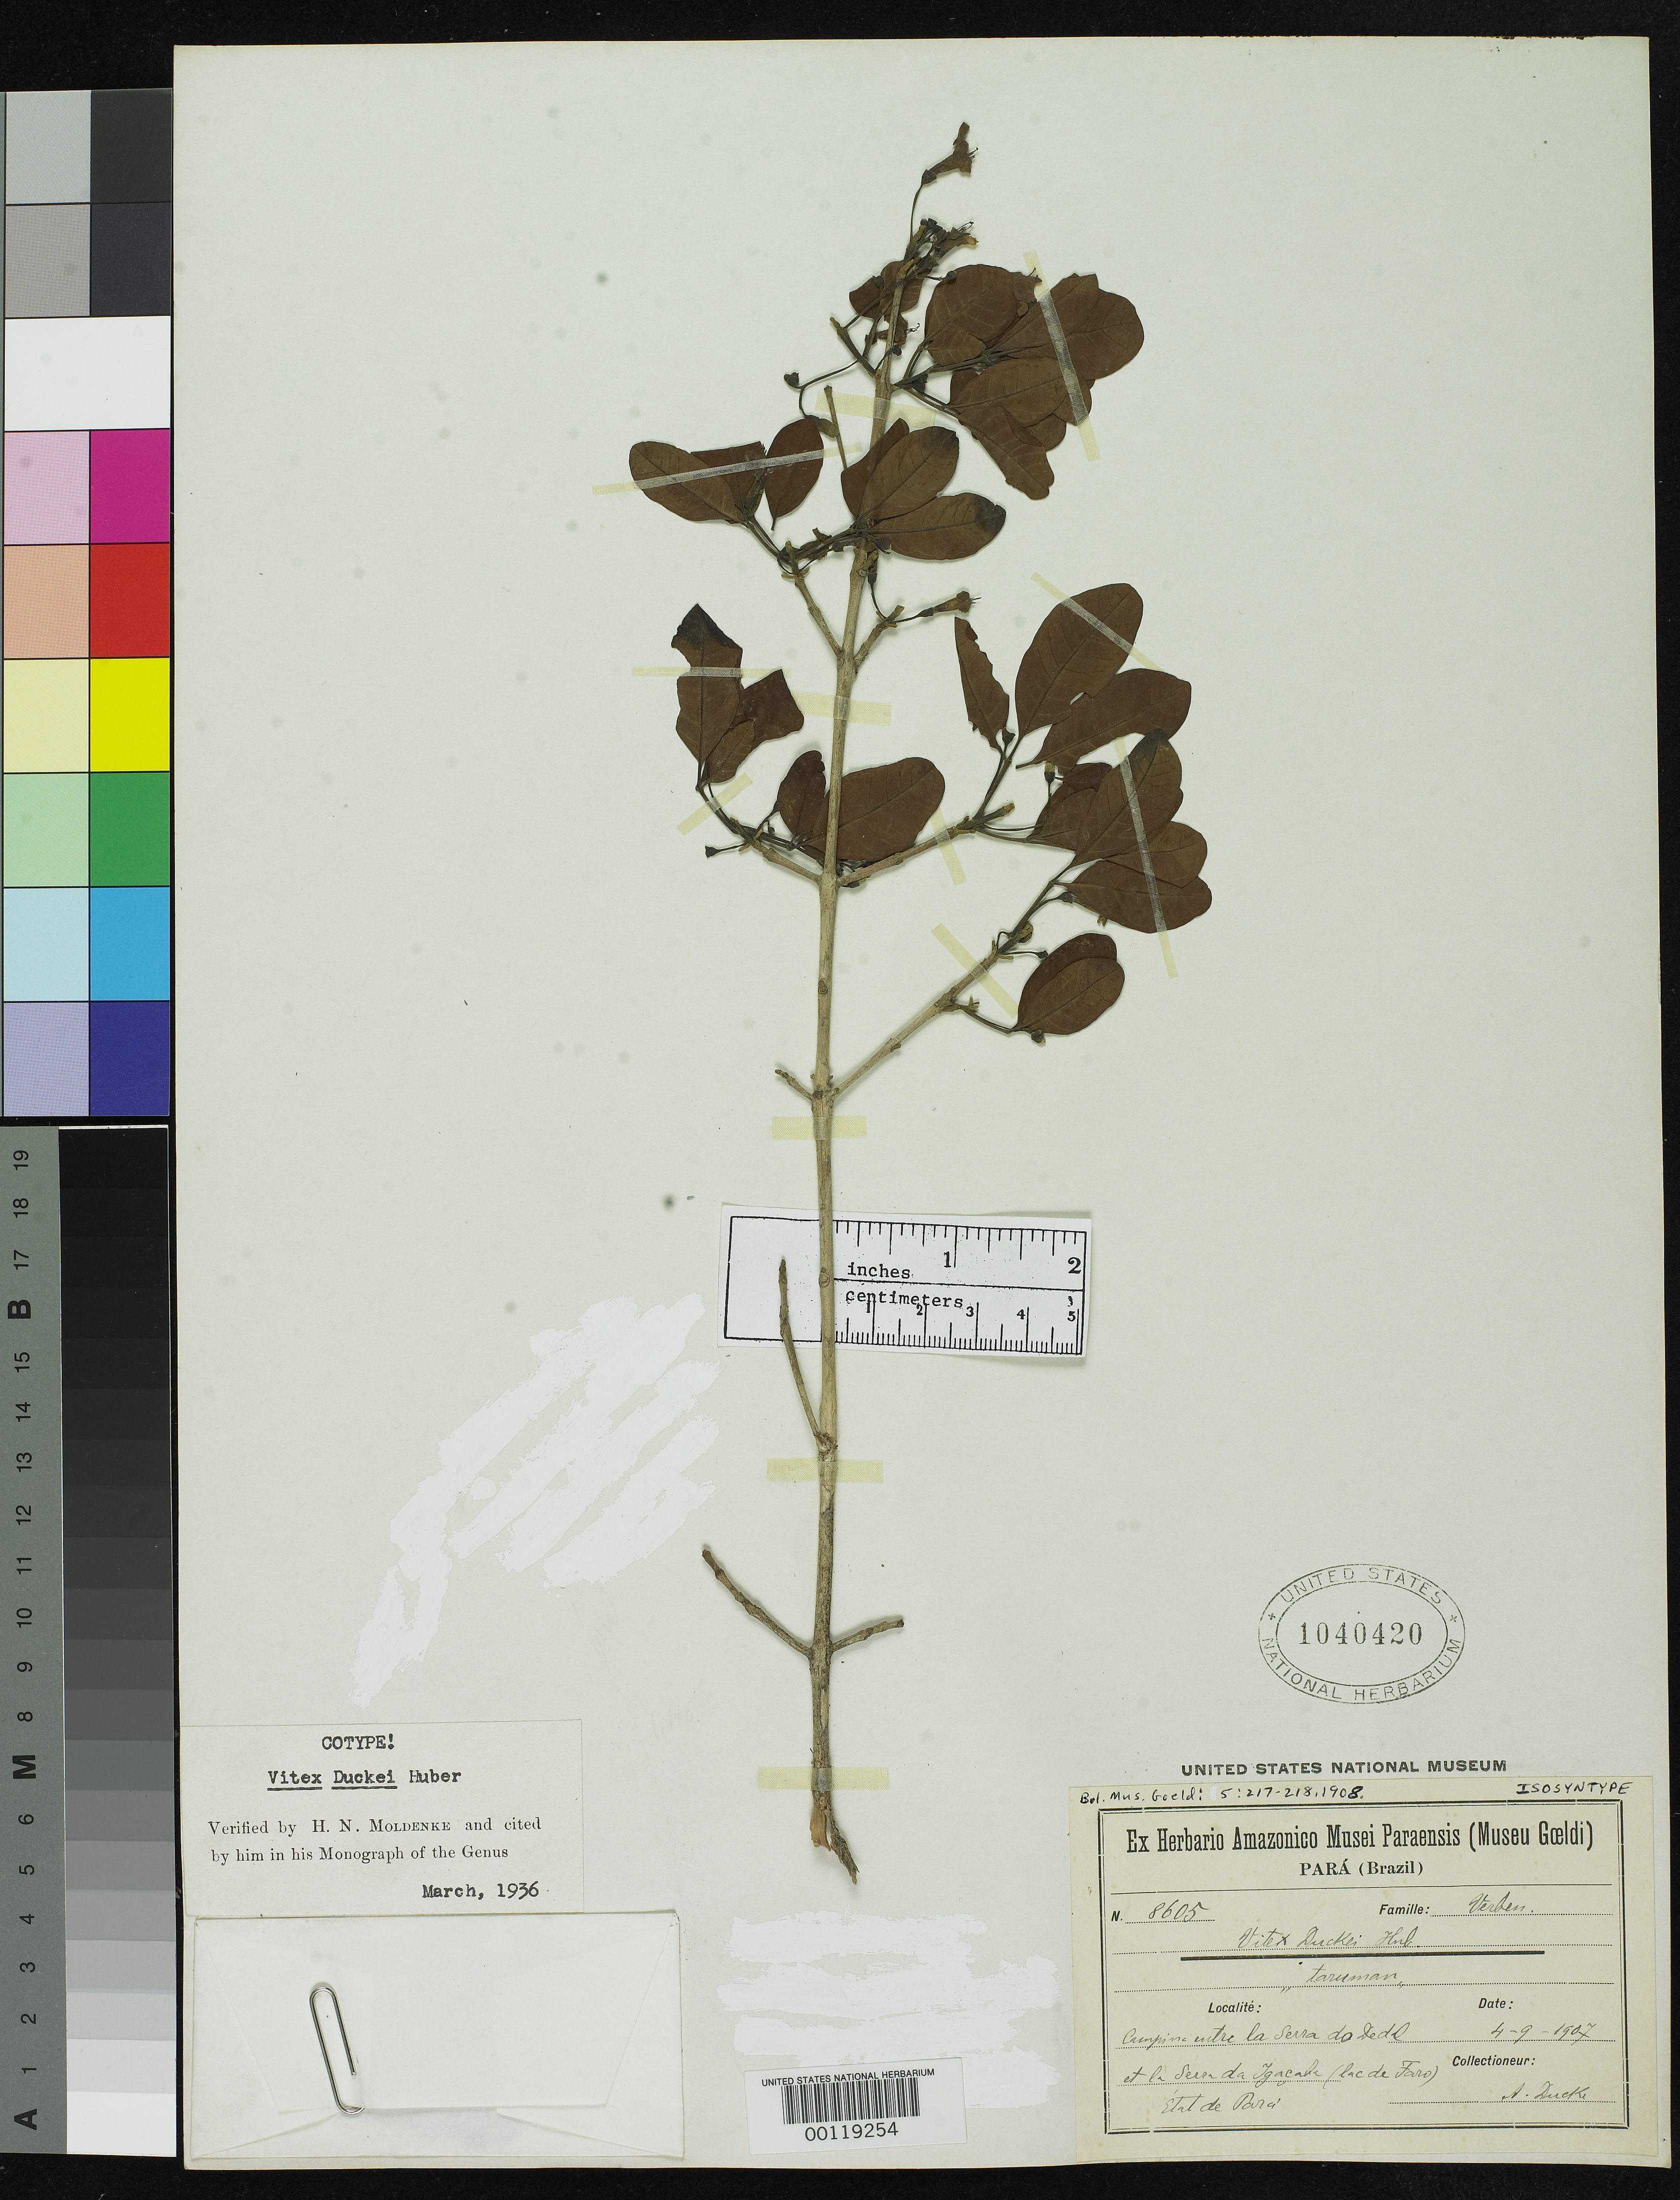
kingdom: Plantae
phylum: Tracheophyta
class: Magnoliopsida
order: Lamiales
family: Lamiaceae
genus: Vitex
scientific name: Vitex duckei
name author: Huber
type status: Isosyntype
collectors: A. Ducke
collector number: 8605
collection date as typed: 04 Sep 1907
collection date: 1907-09-04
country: Brazil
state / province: Pará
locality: Yamunda.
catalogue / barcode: US 1040420